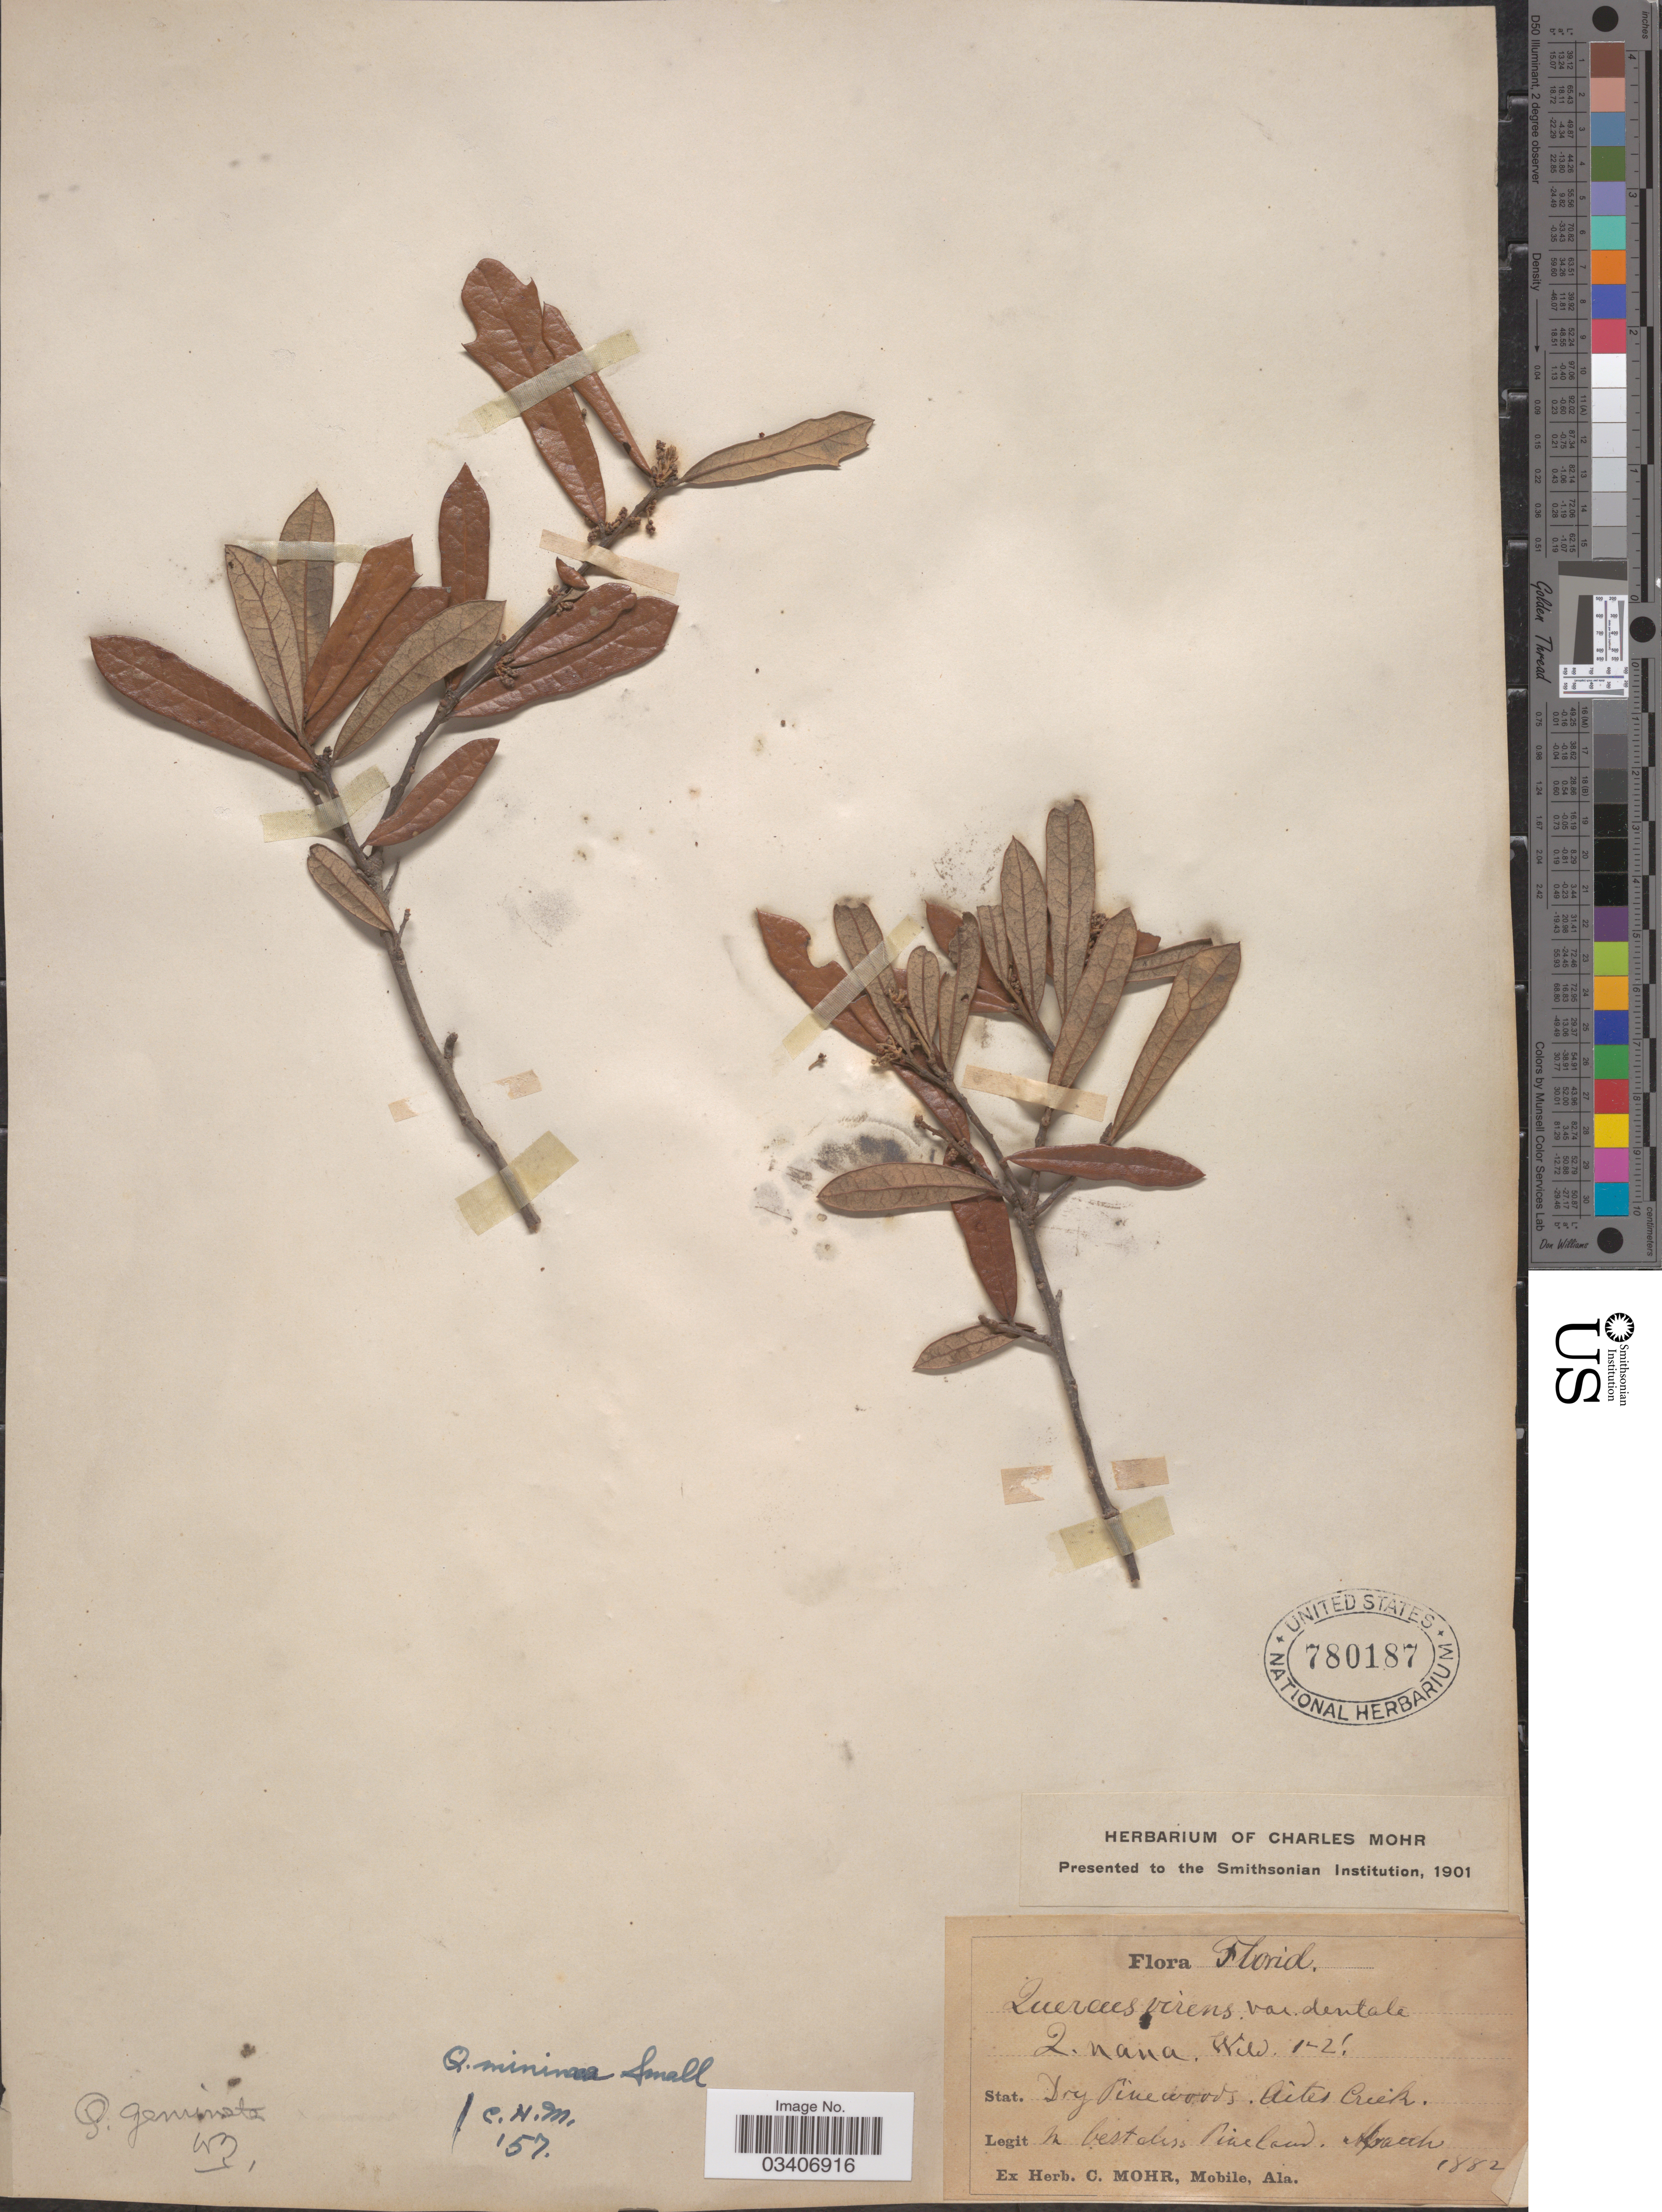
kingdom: Plantae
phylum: Tracheophyta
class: Magnoliopsida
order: Fagales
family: Fagaceae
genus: Quercus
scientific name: Quercus minima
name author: (Sarg.) Small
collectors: ex herb. C. Mohr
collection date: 1882-03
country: United States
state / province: Florida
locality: Stat. Dry Pinewoods. Aites Creek.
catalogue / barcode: US 780187